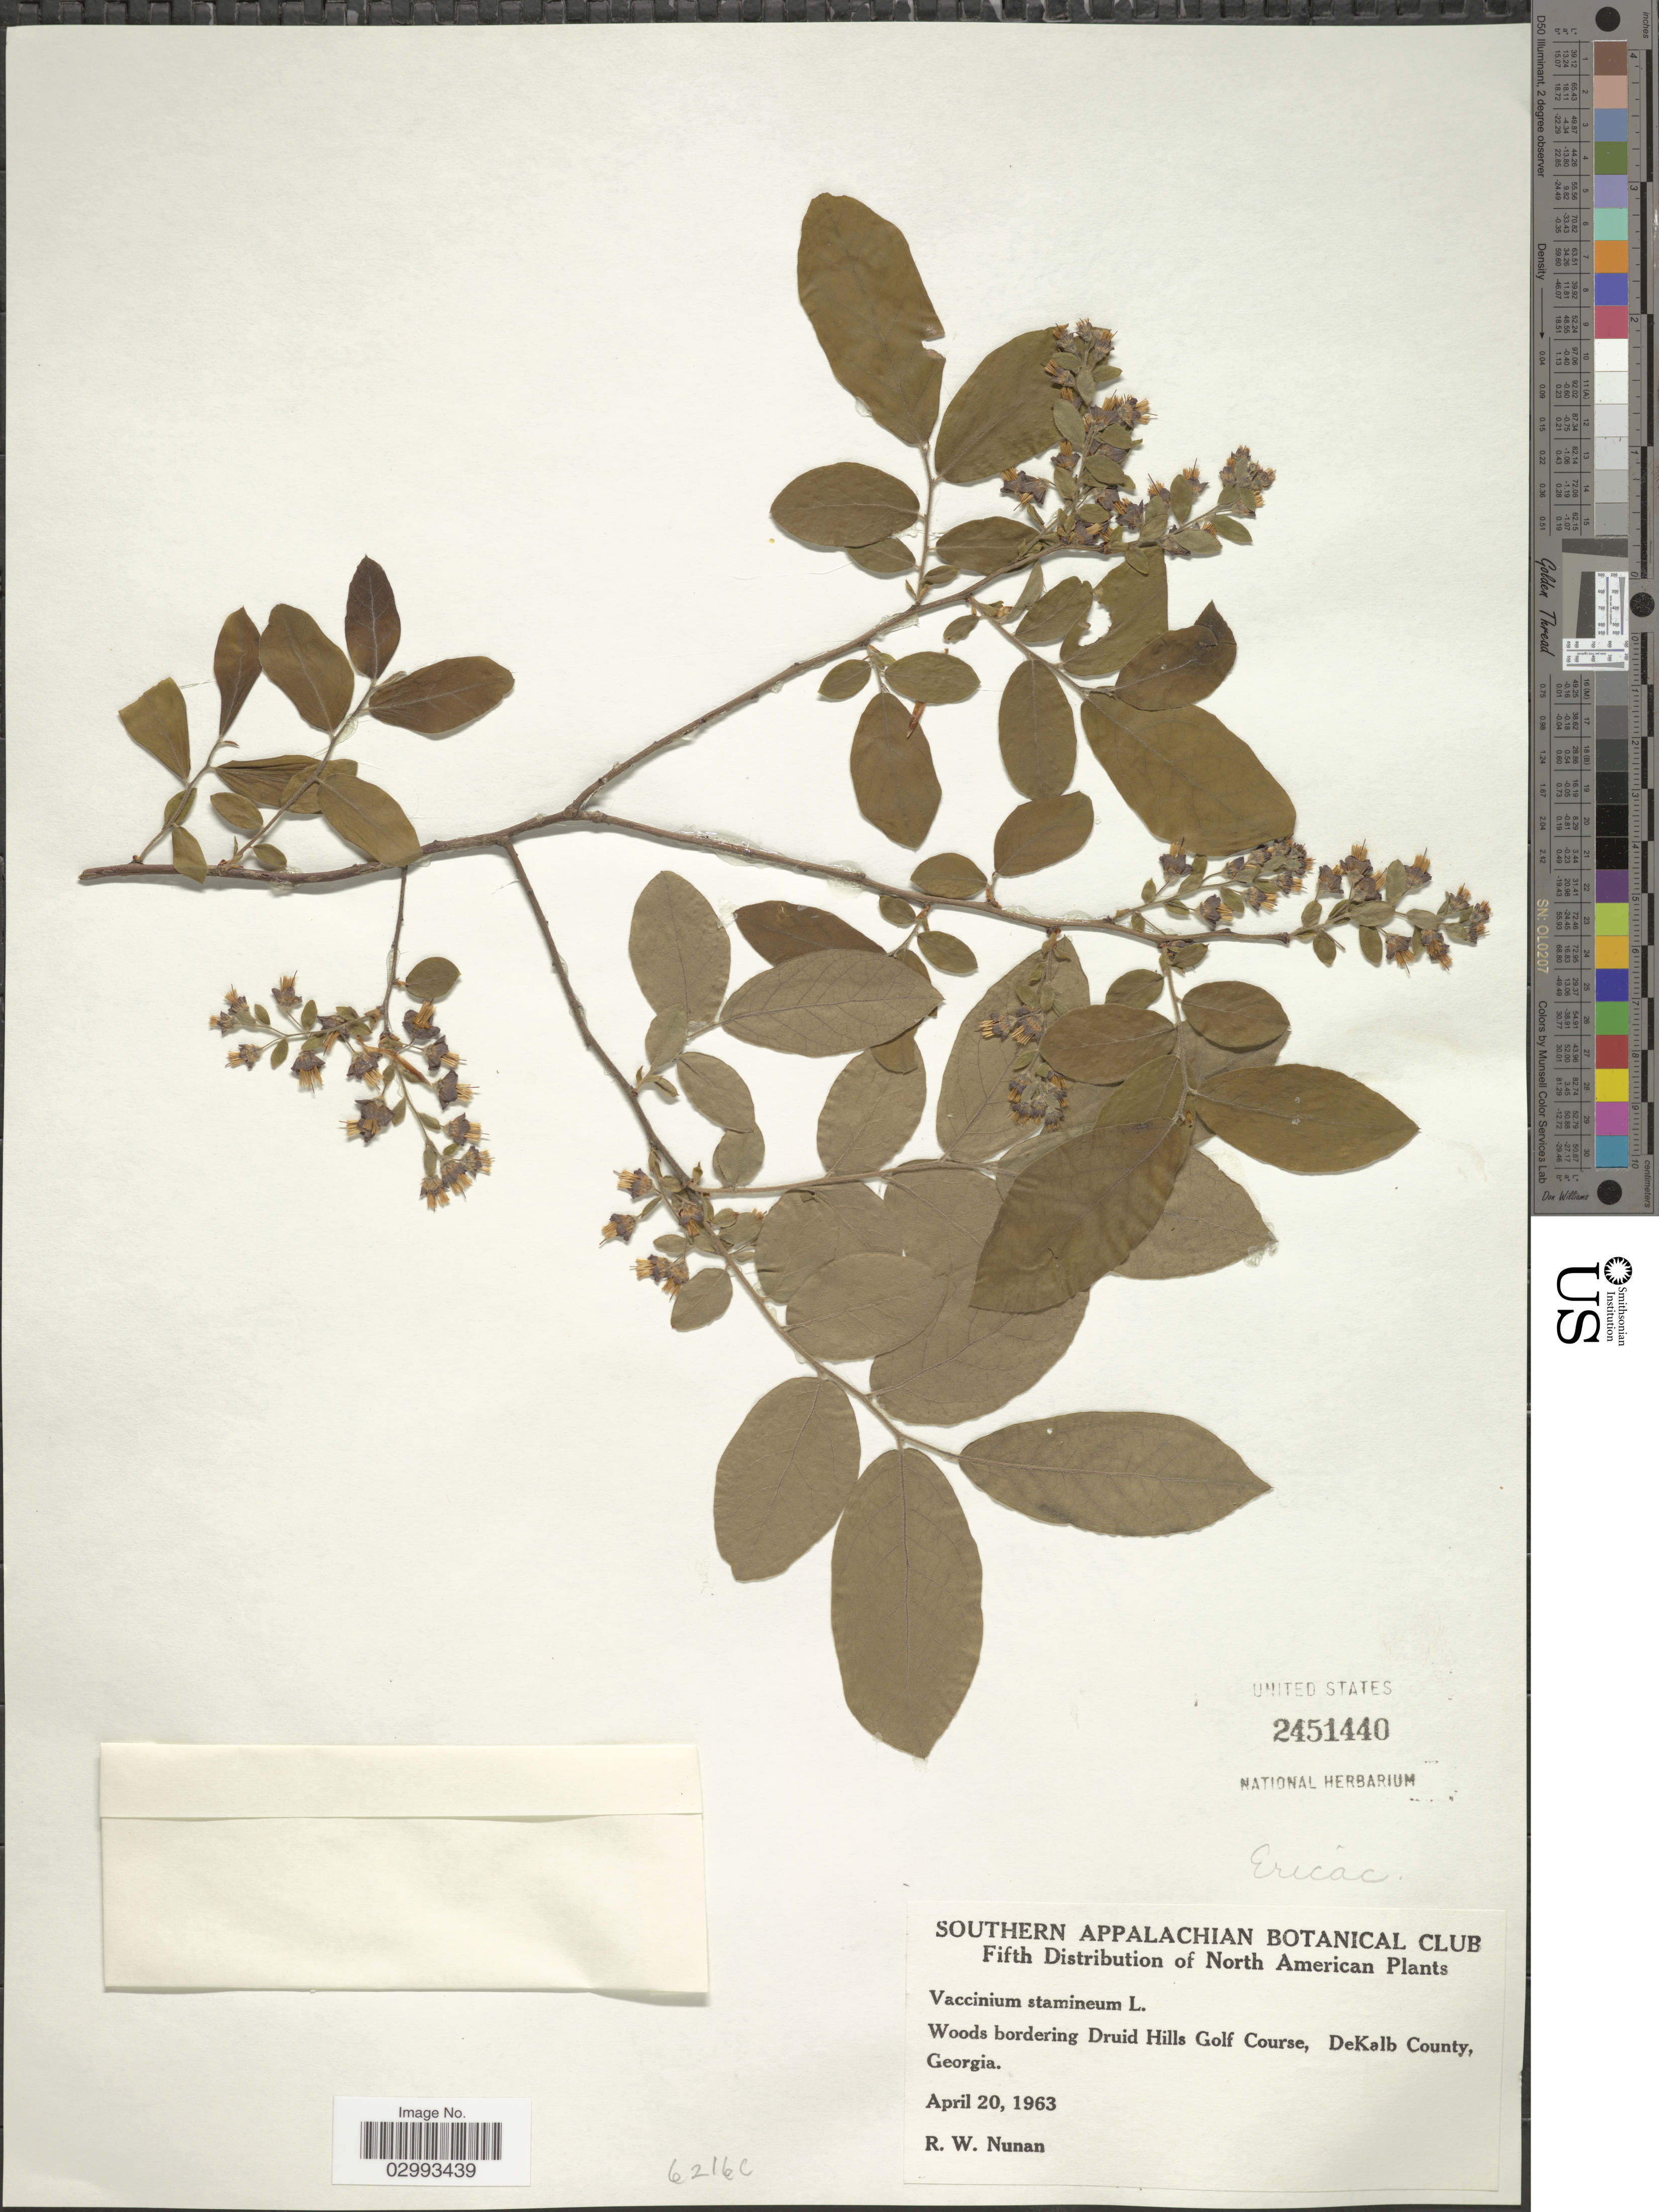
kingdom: Plantae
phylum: Tracheophyta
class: Magnoliopsida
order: Ericales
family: Ericaceae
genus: Polycodium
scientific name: Polycodium stamineum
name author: (L.) Greene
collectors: R. Nunan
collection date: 1963-04-20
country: United States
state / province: Georgia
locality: Woods bordering Druid Hills Golf Course, DeKalb County.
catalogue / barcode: US 2451440